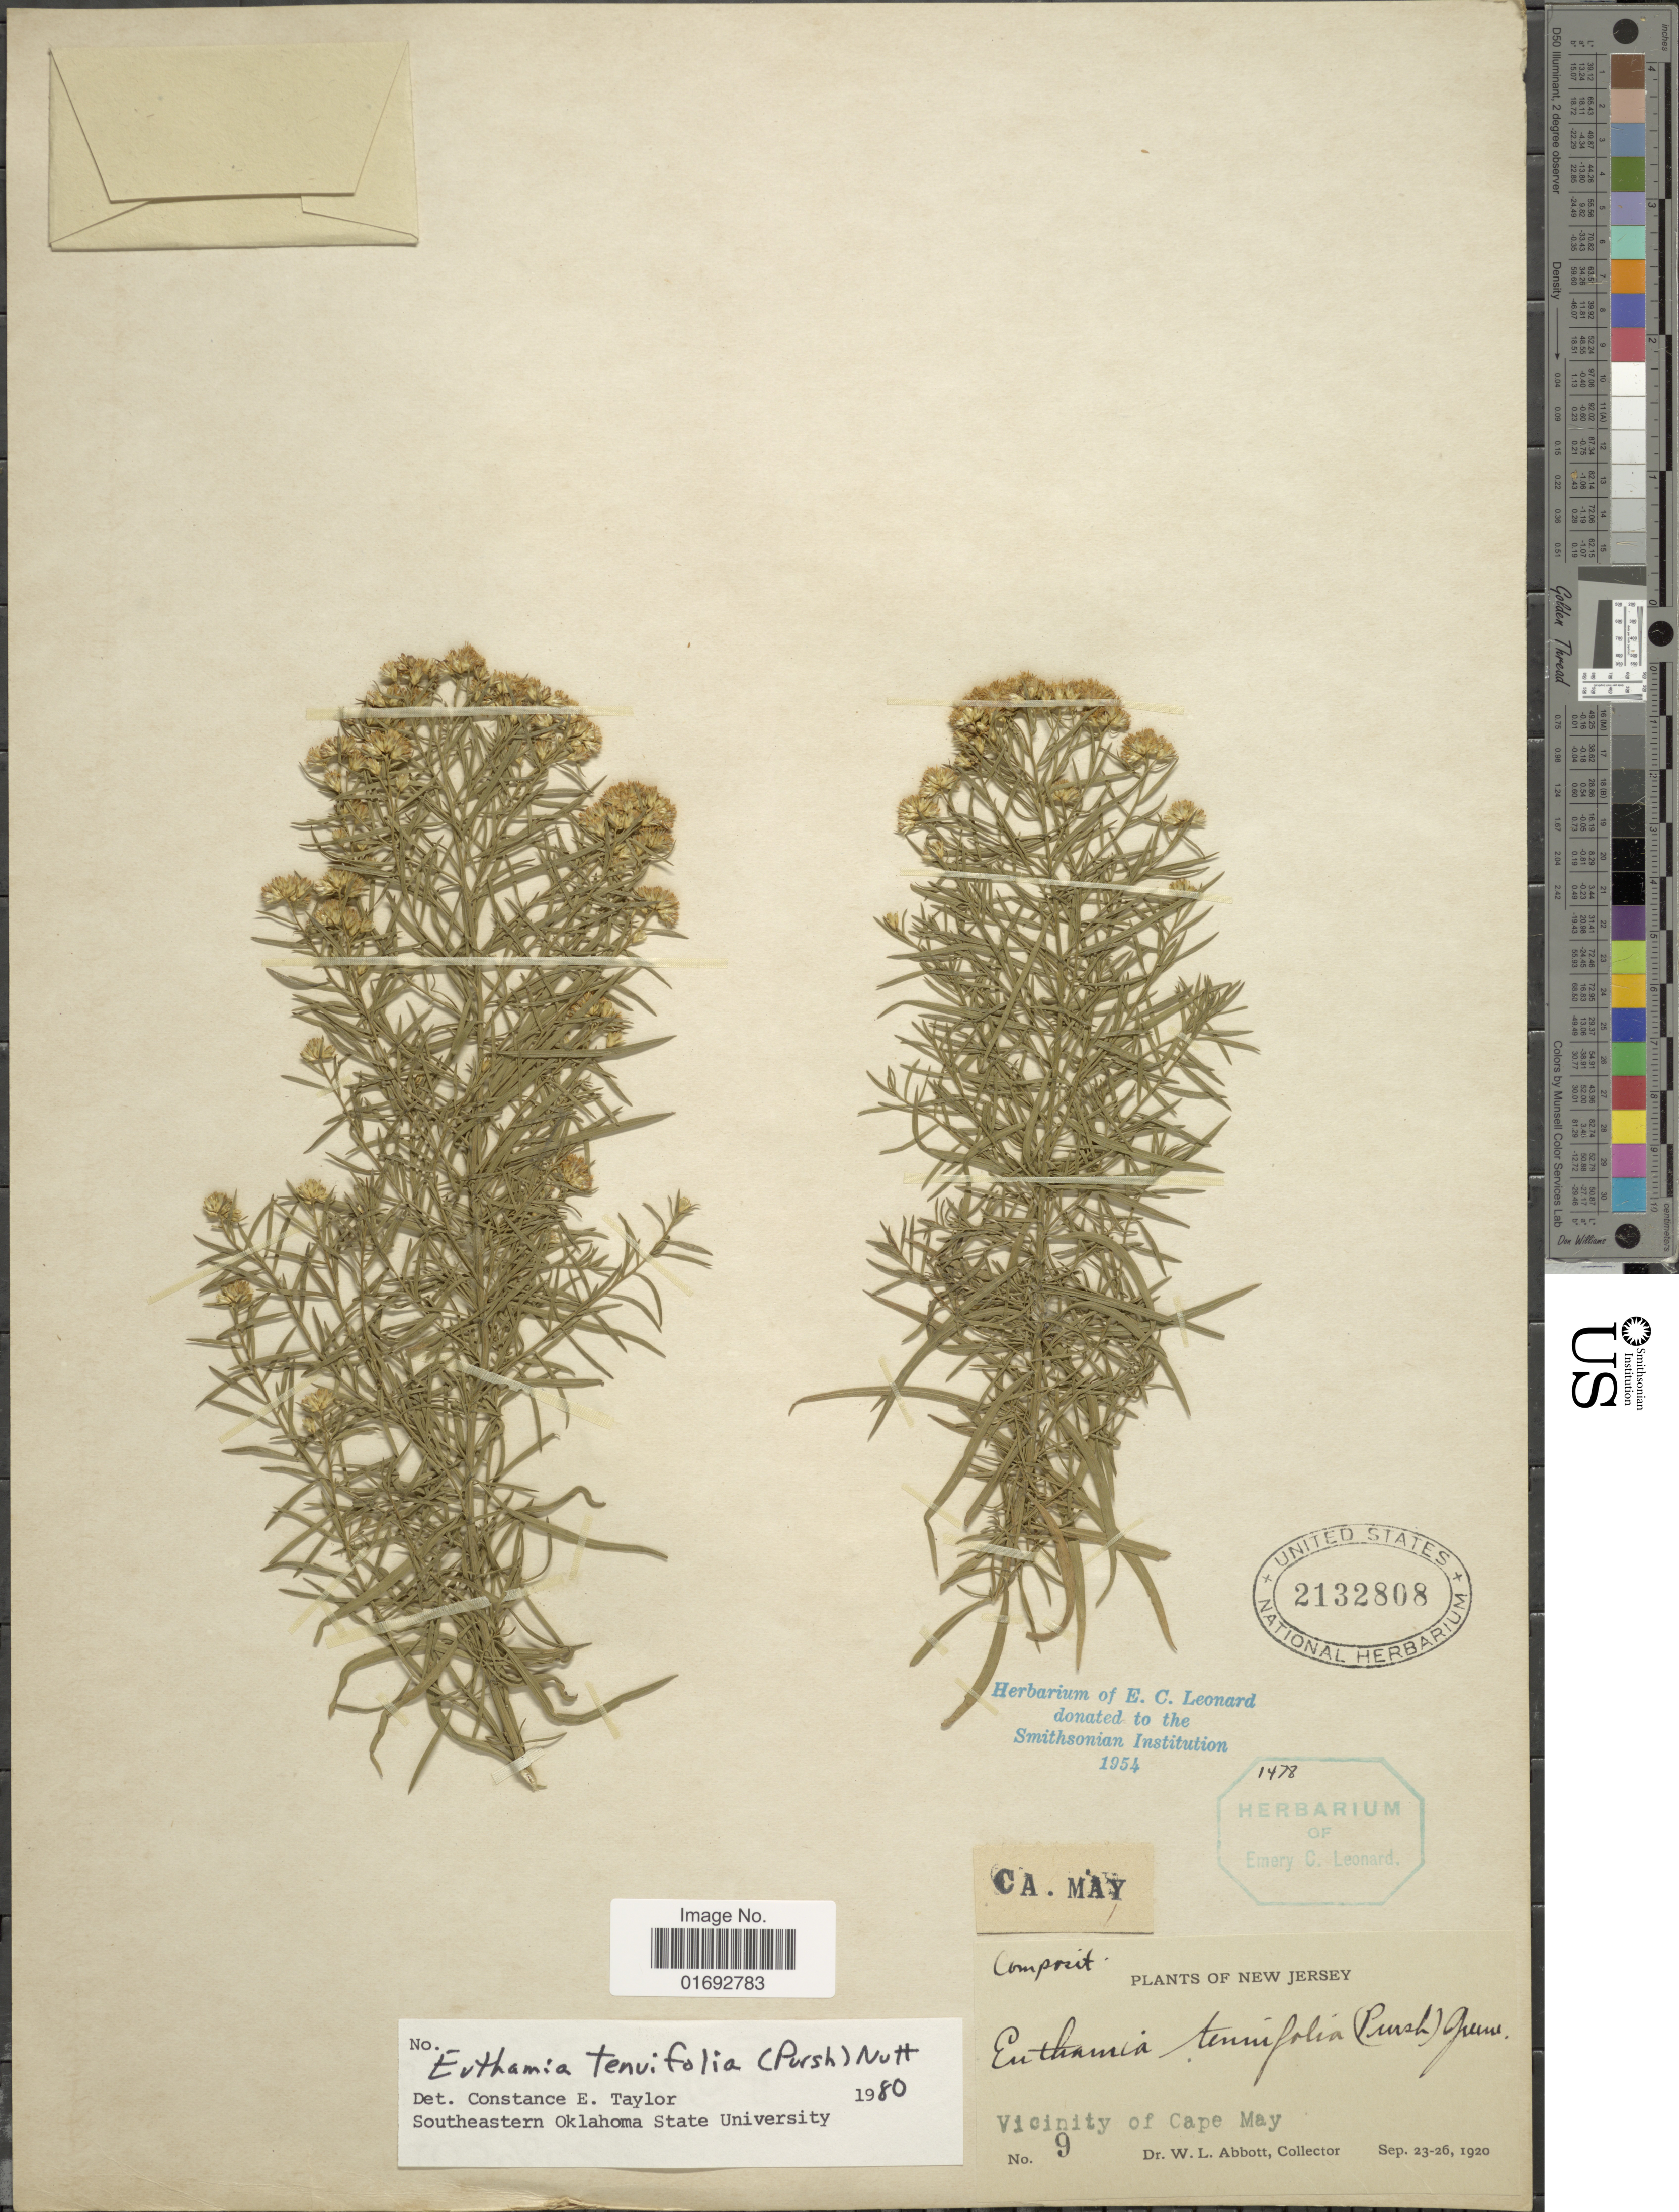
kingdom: Plantae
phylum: Tracheophyta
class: Magnoliopsida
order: Asterales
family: Asteraceae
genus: Euthamia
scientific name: Euthamia tenuifolia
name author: (Pursh) Nutt.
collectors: W. L. Abbott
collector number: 9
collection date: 1920-09-23/1920-09-26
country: United States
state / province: New Jersey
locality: Vicinity of Cape May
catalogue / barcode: US 2132808